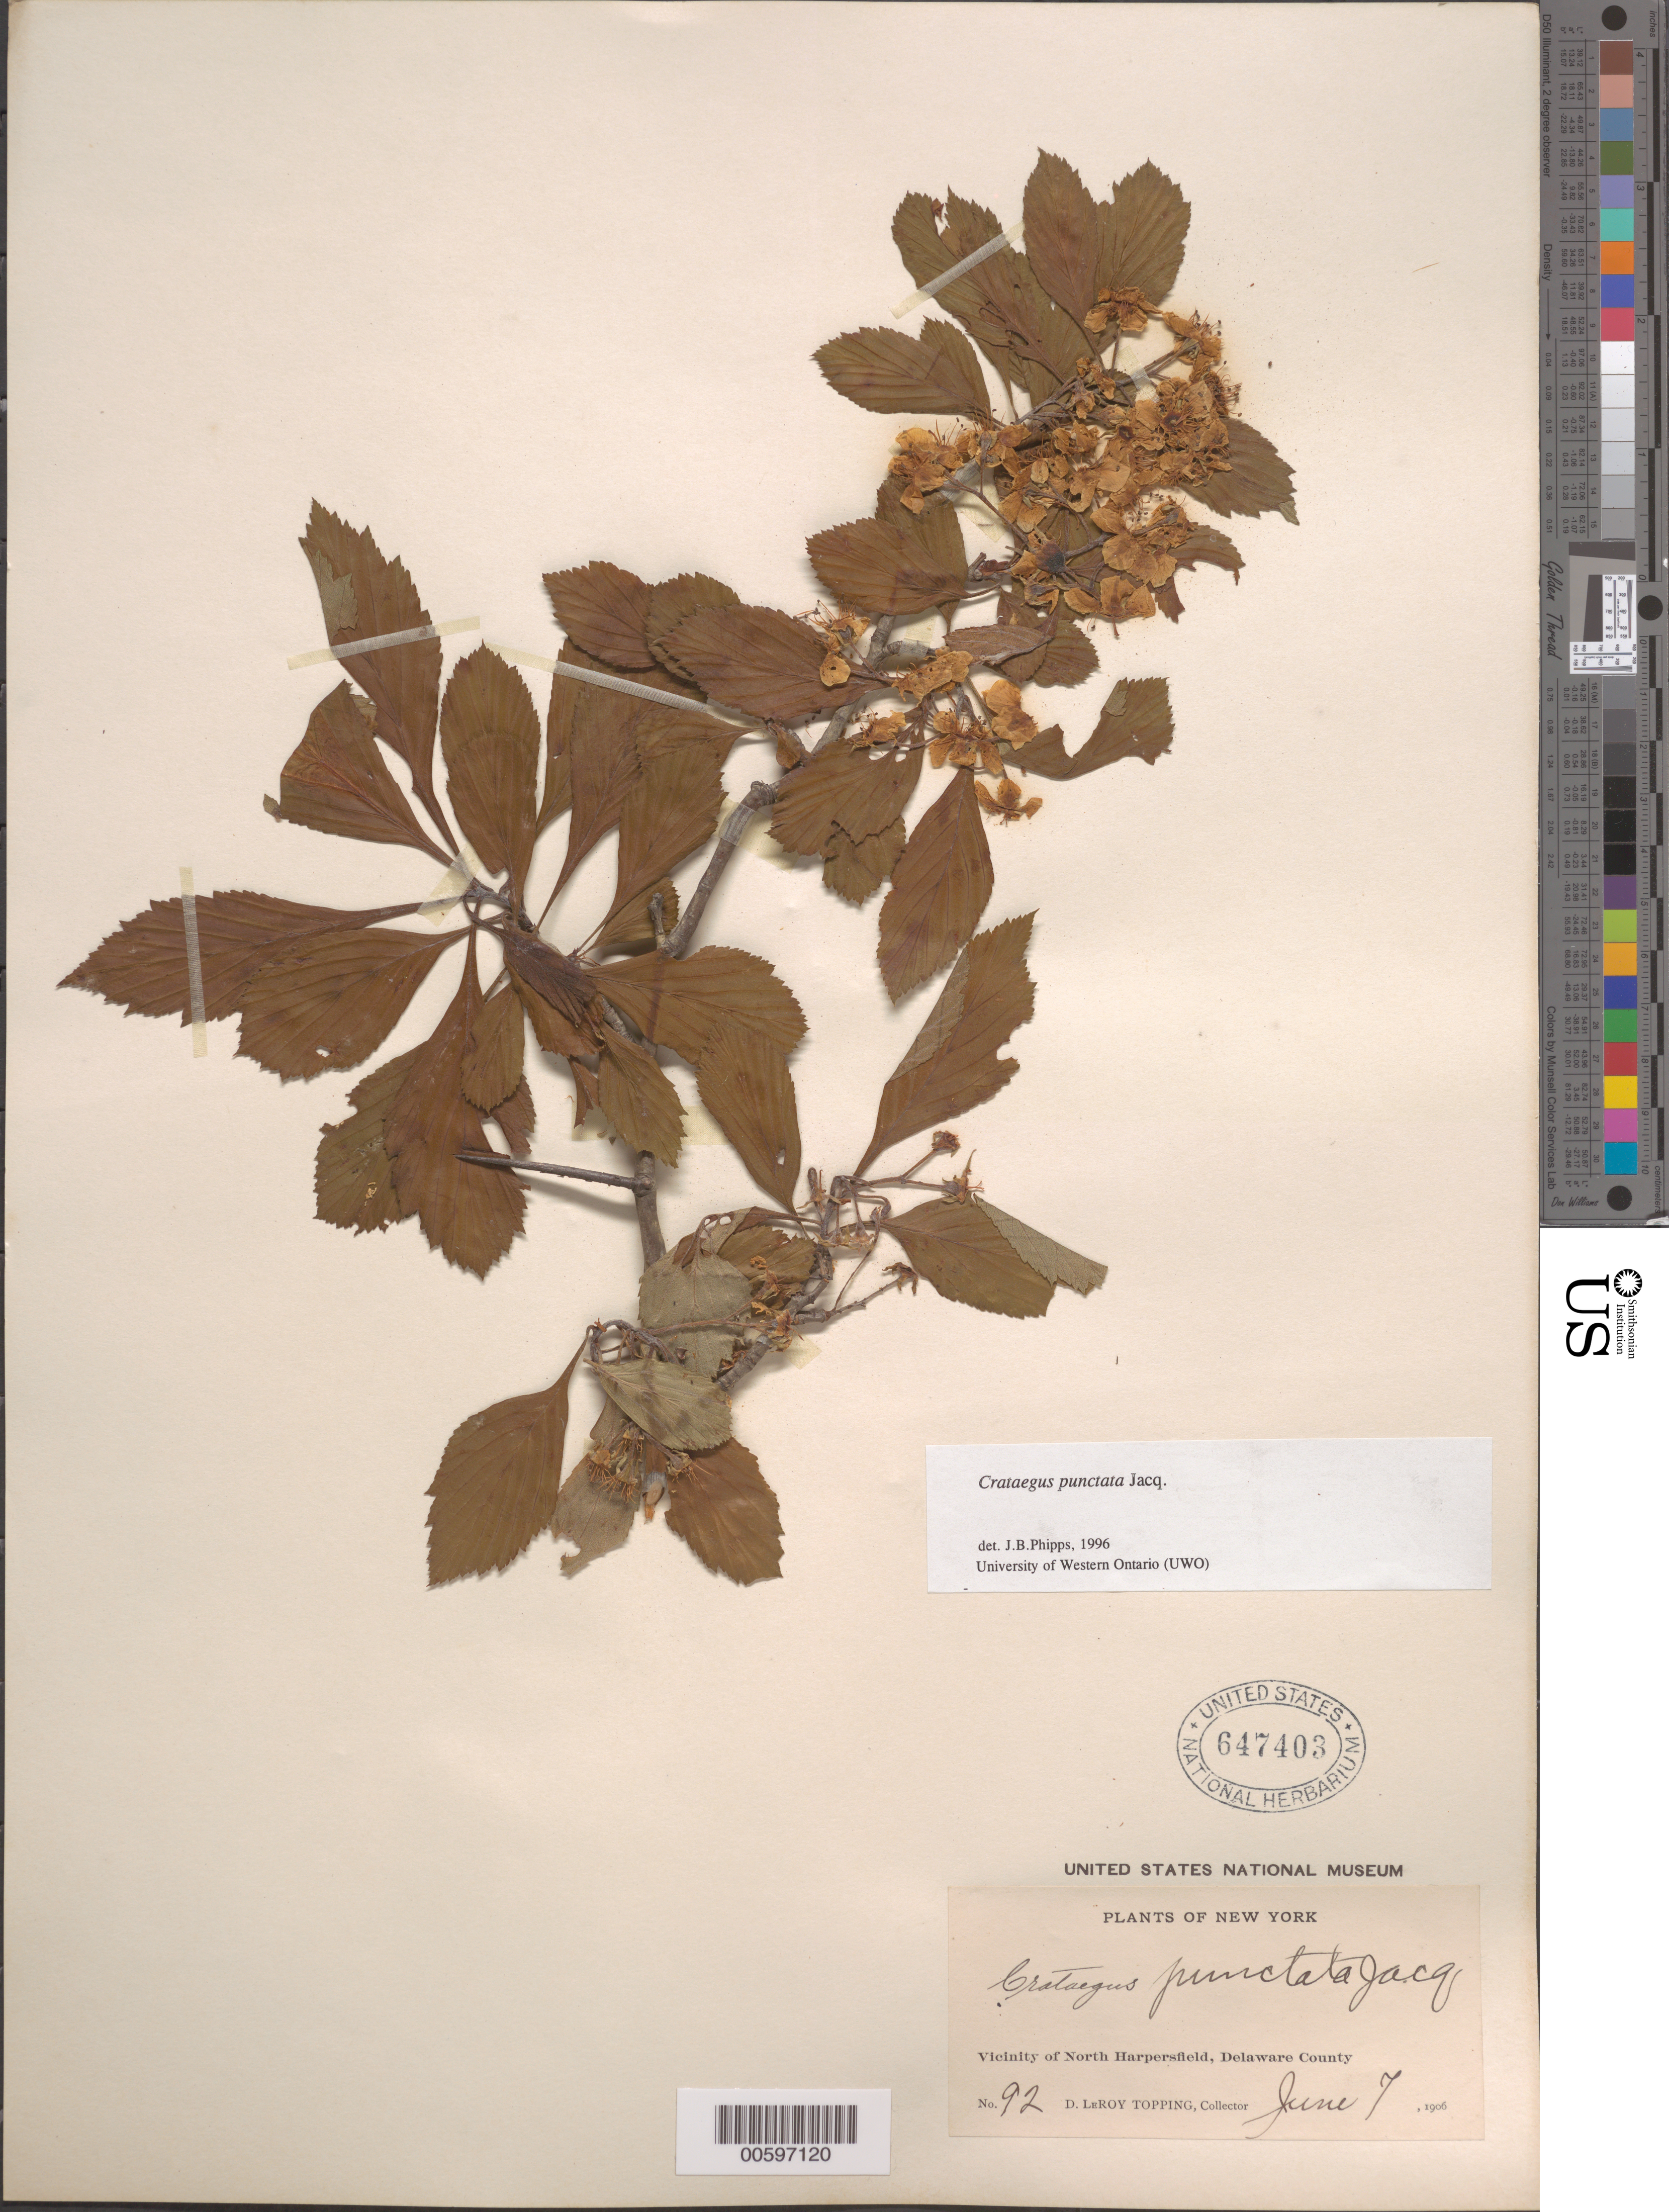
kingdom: Plantae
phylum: Tracheophyta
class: Magnoliopsida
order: Rosales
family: Rosaceae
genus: Crataegus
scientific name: Crataegus punctata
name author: Jacq.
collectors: D. L. Topping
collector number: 92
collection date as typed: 07 Jun 1906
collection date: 1906-06-07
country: United States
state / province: New York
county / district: Delaware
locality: Vicinity of North Harpersfield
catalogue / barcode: US 647403